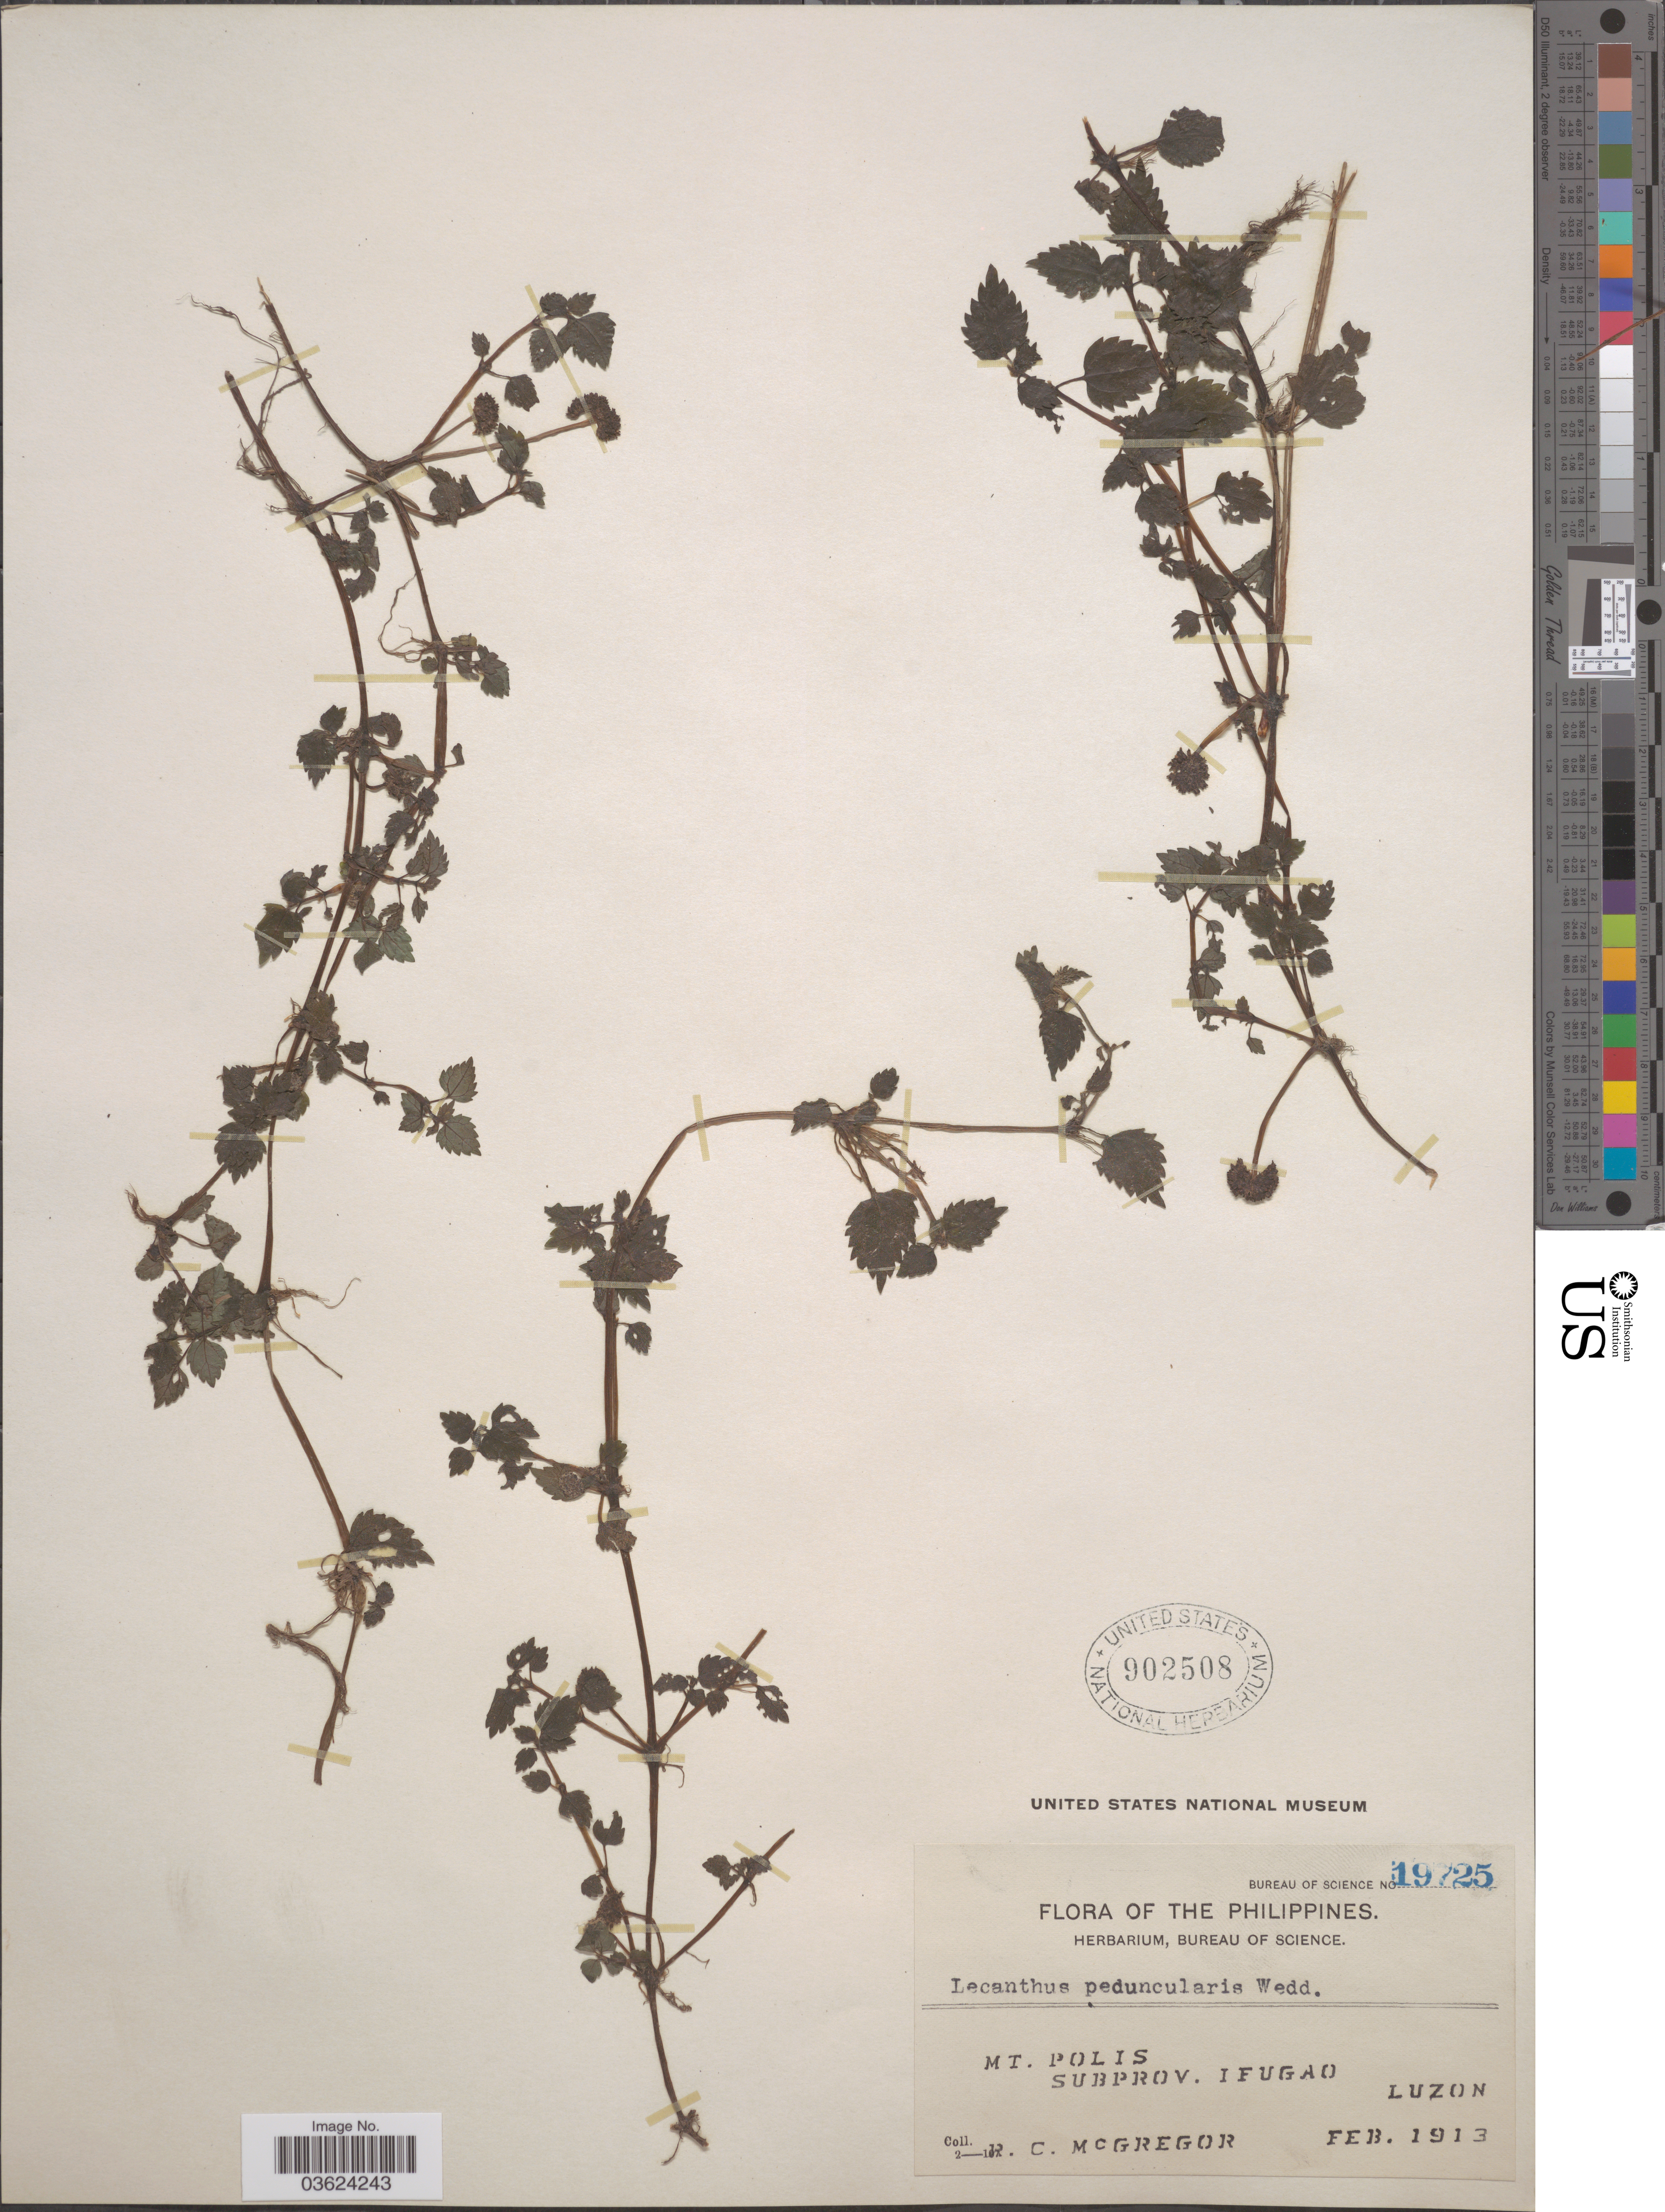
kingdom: Plantae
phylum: Tracheophyta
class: Magnoliopsida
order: Rosales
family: Urticaceae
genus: Lecanthus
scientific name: Lecanthus peduncularis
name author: (Wall. ex Royle) Wedd.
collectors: R. C. McGregor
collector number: Bureau of Science 19725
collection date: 1913-02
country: Philippines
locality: Mt. Polis. Subprov. Ifugao. Luzon.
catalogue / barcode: US 902508